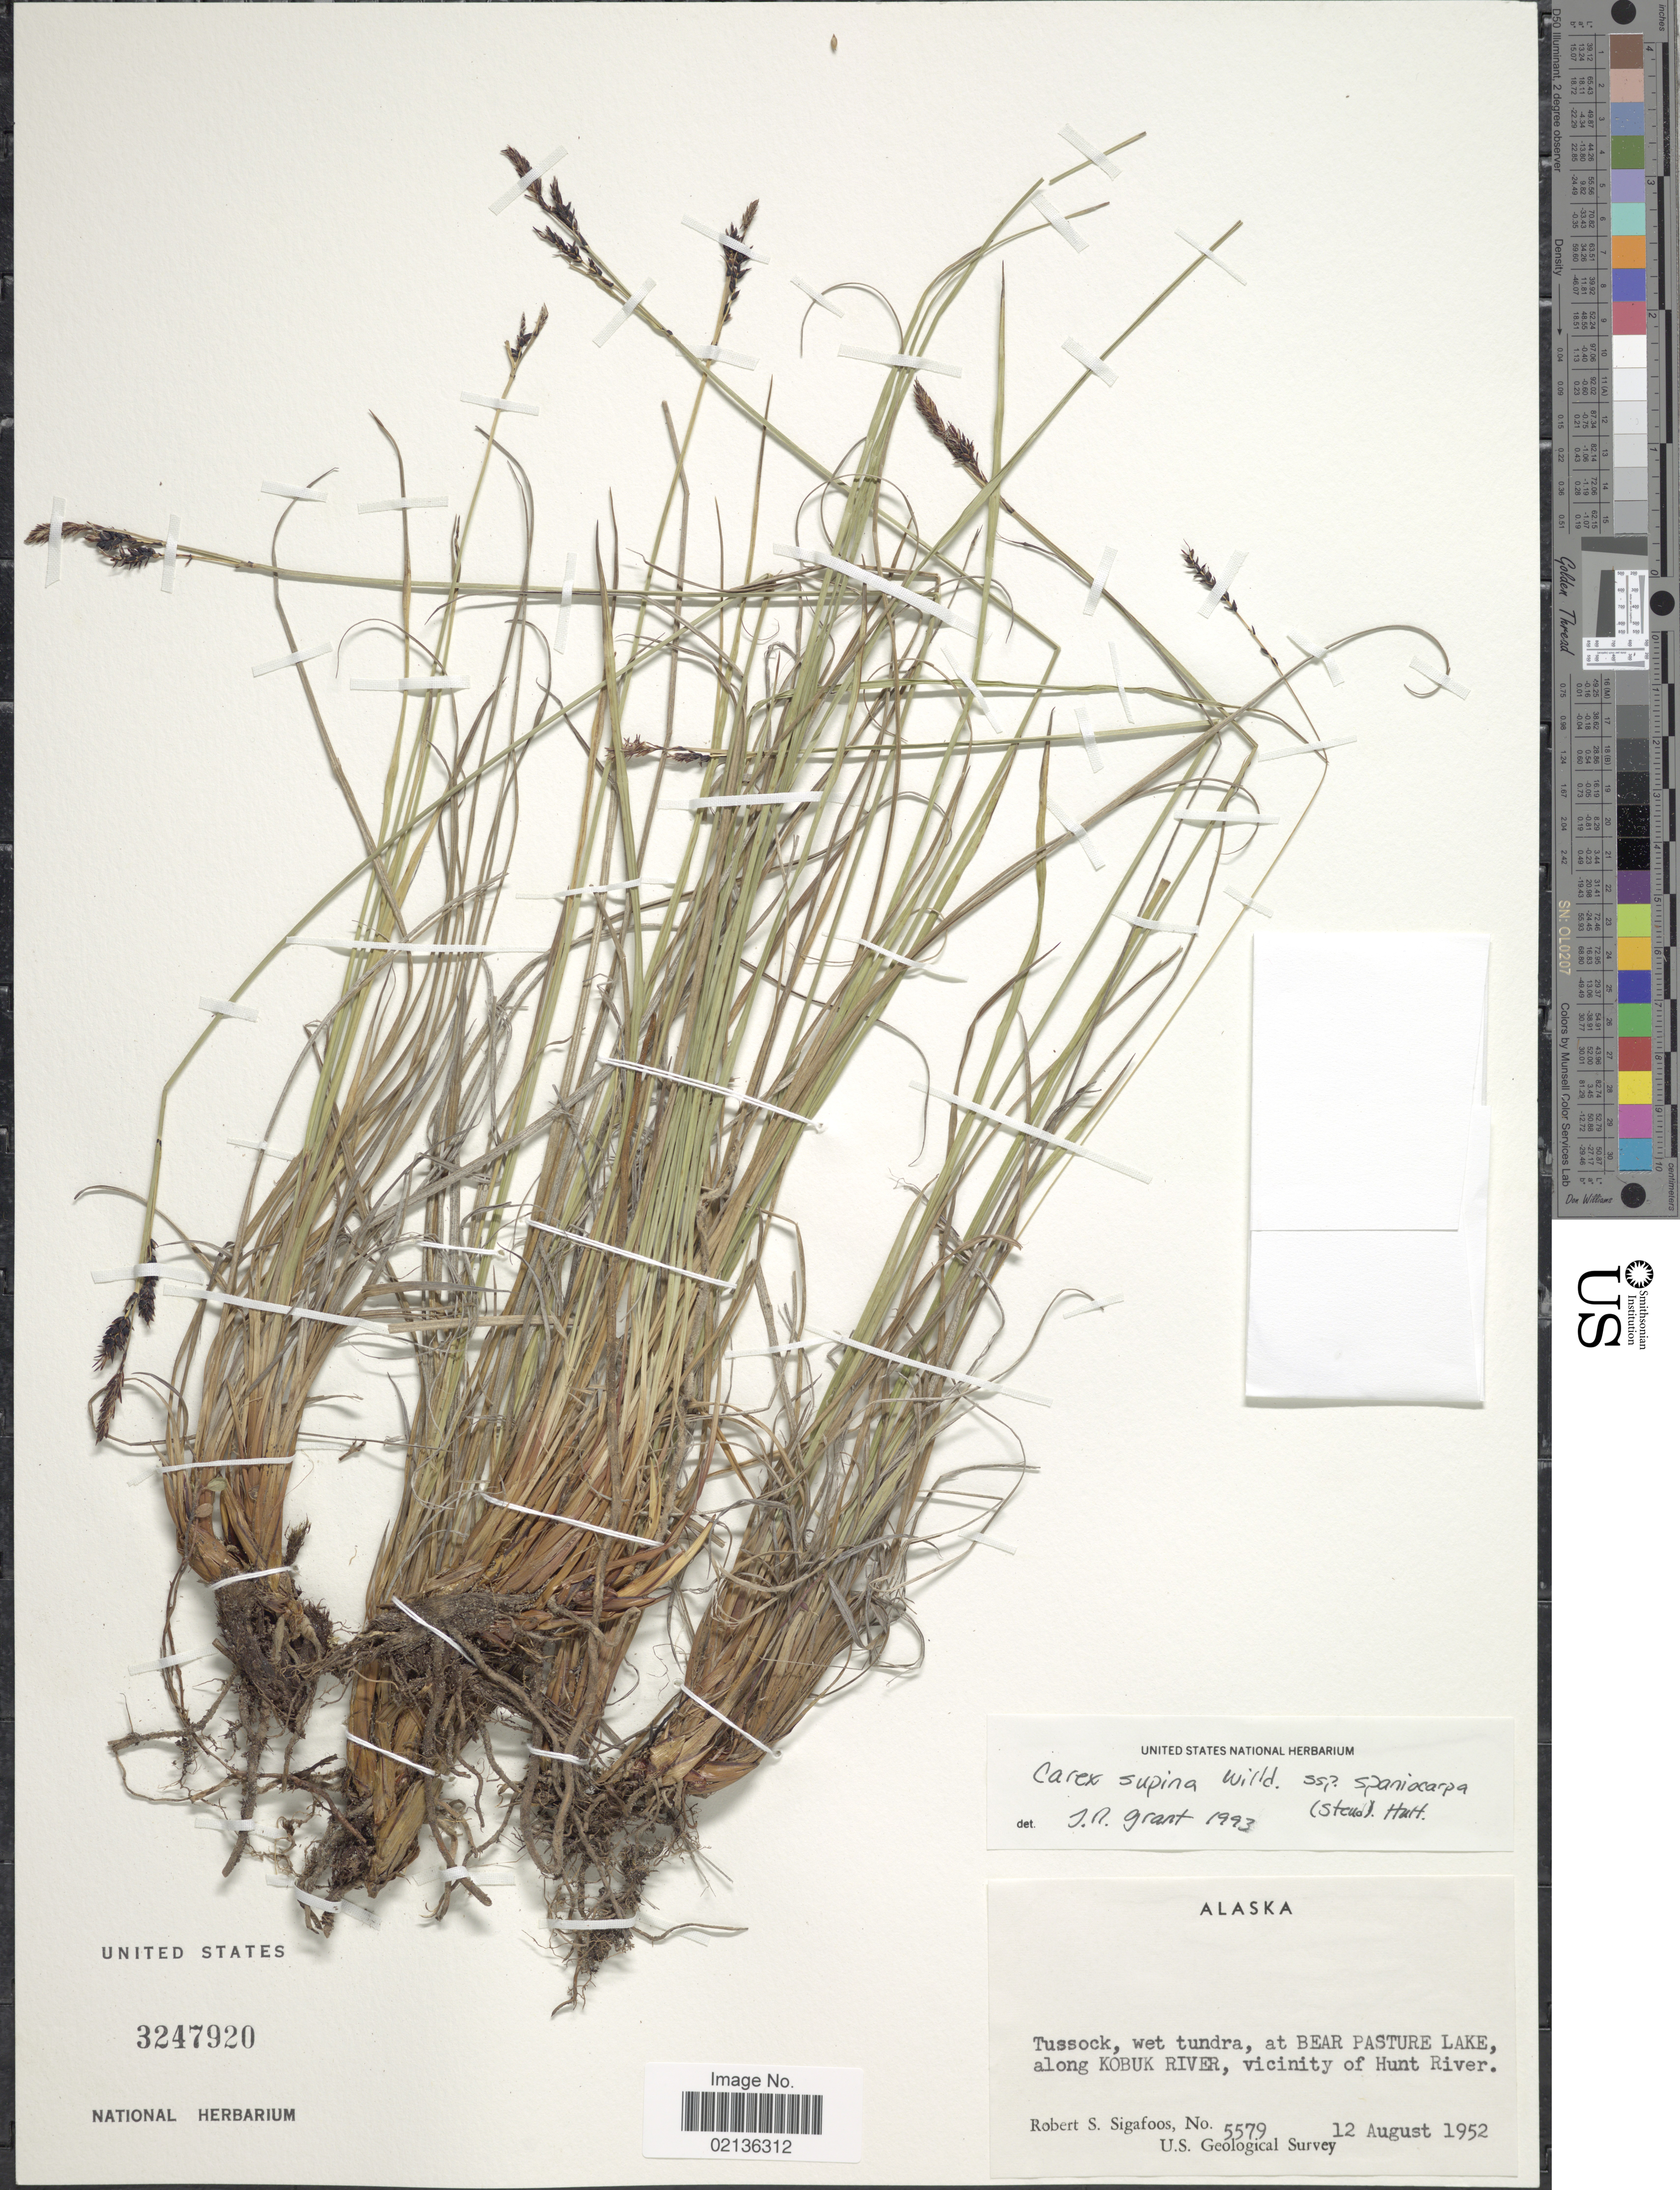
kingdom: Plantae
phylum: Tracheophyta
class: Liliopsida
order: Poales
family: Cyperaceae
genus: Carex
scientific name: Carex supina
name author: Willd. ex Wahlenb.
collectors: R. Sigafoos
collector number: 5579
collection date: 1952-08-12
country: United States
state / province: Alaska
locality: Tussock, wet tundra, at Bear Pasture Lake, along Kobuk River, vicinity of Hunt River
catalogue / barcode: US 3247920